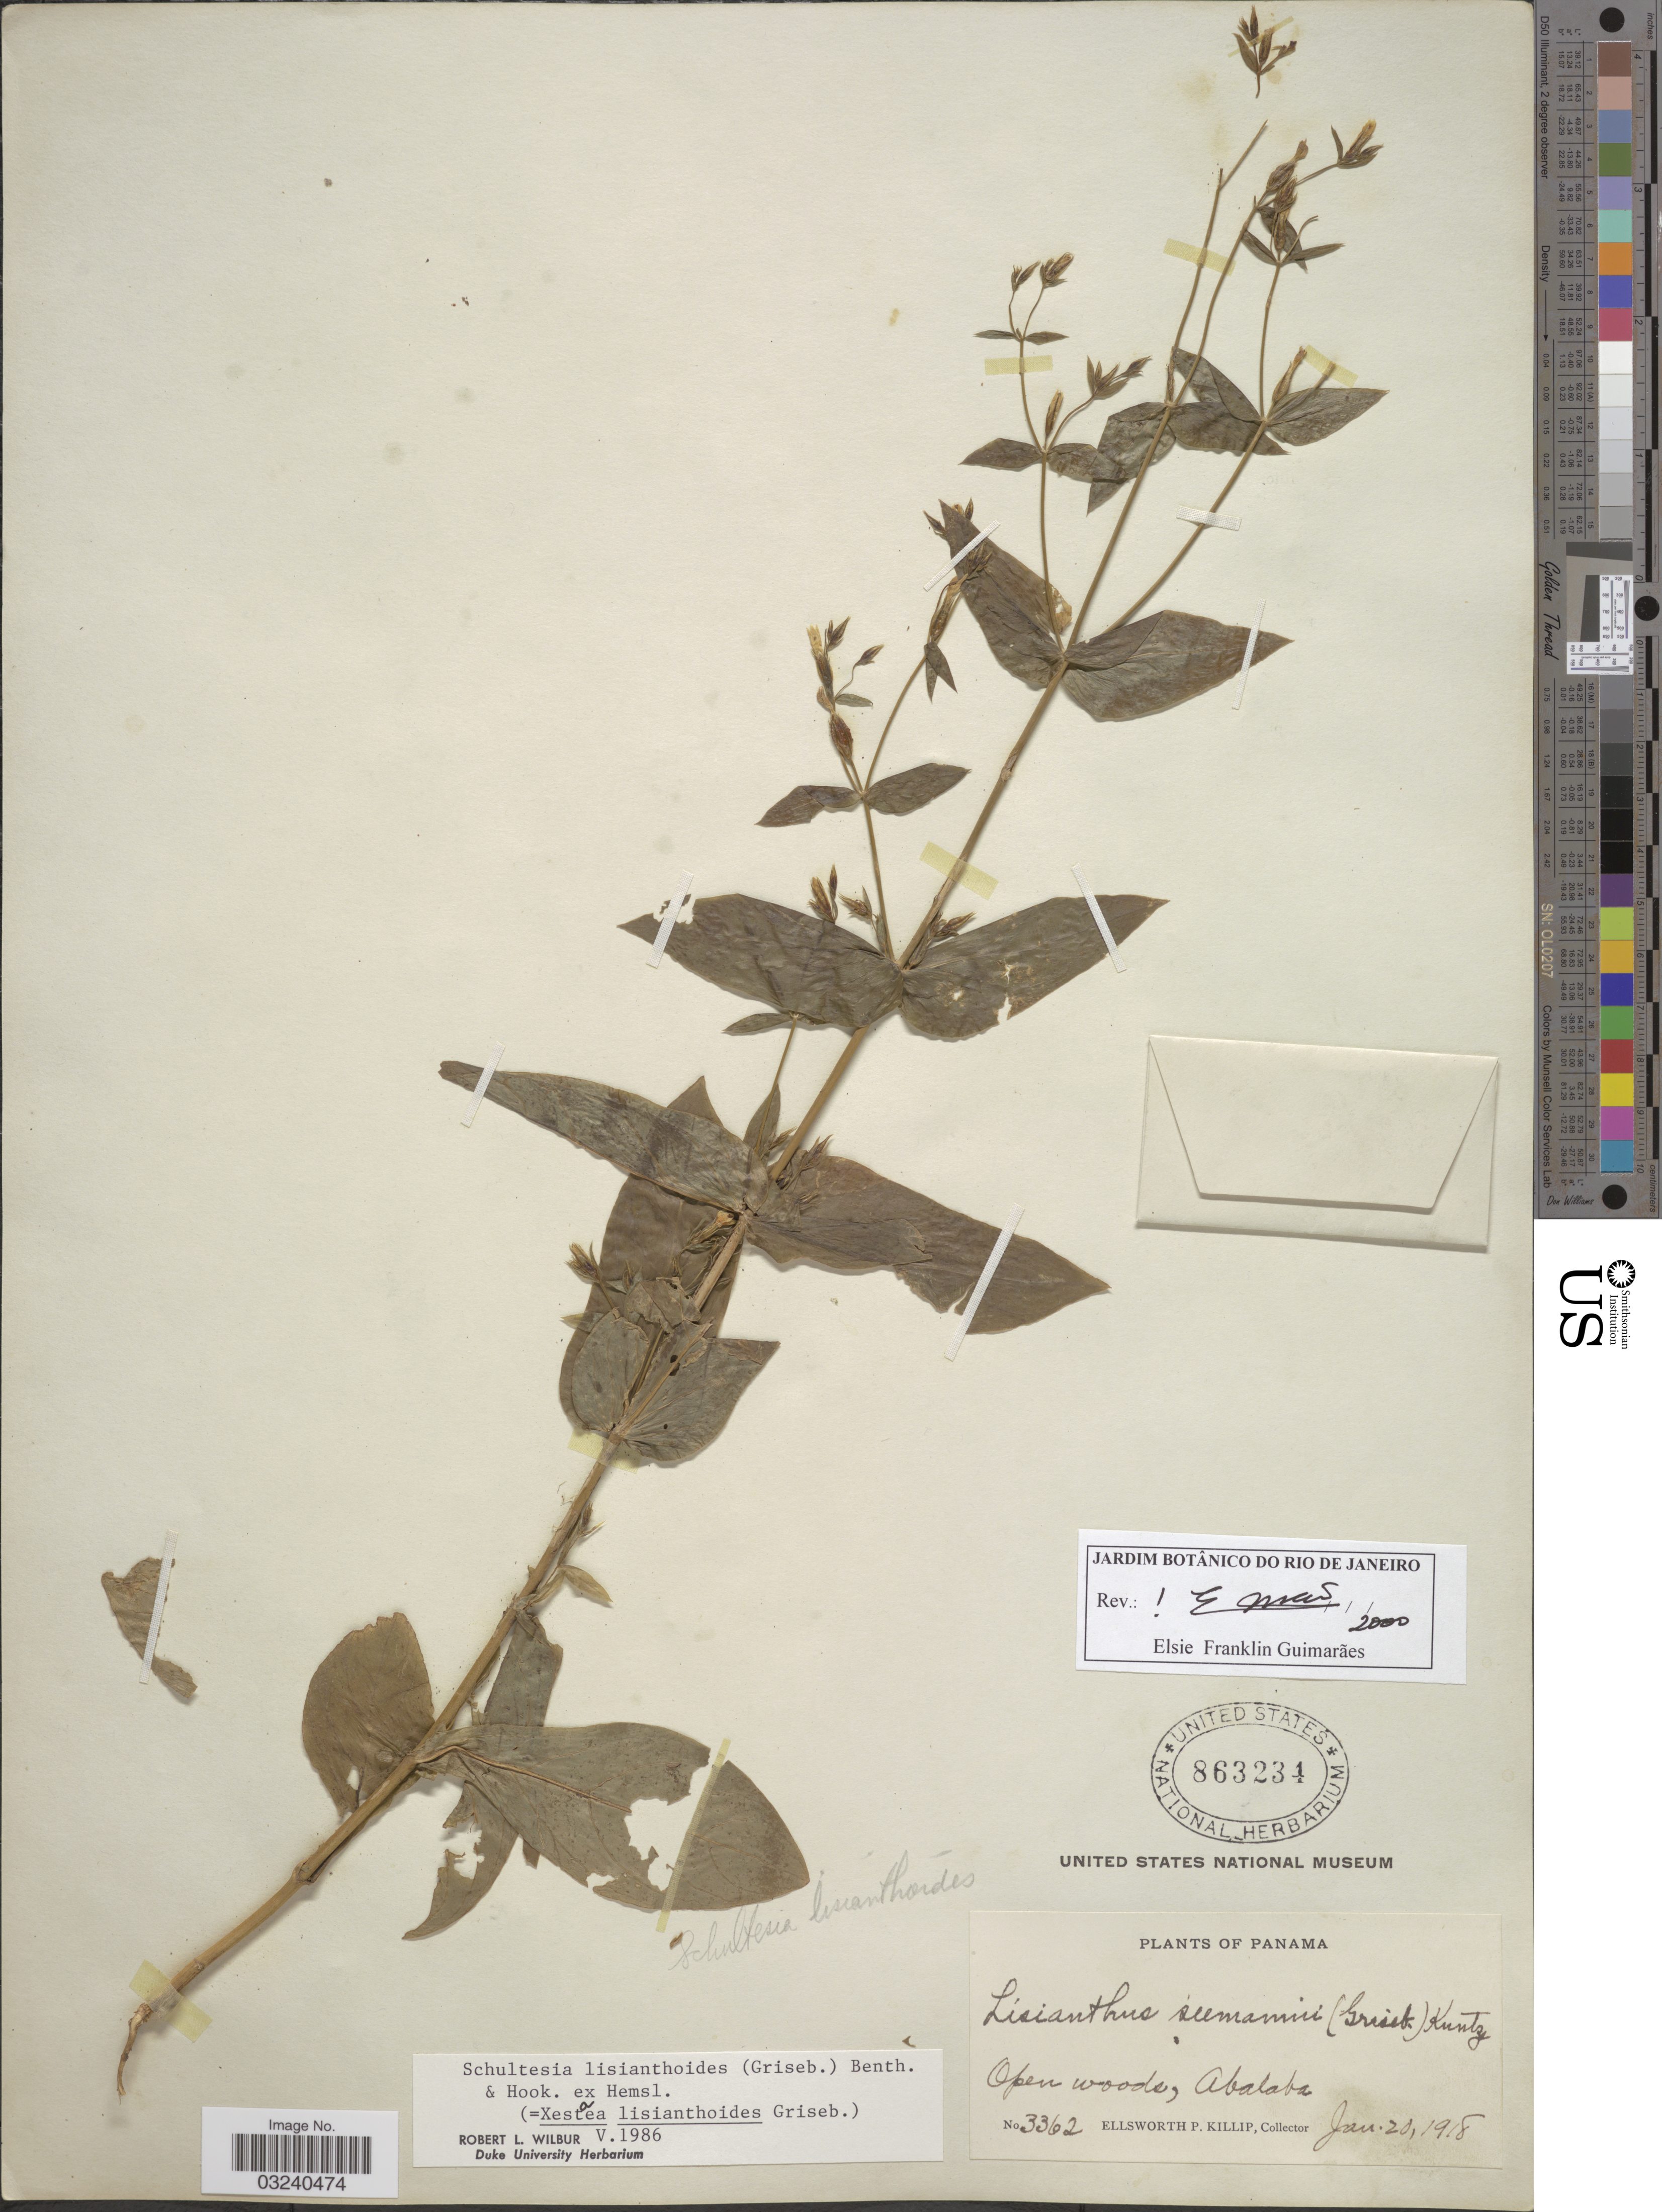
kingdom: Plantae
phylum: Tracheophyta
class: Magnoliopsida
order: Gentianales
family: Gentianaceae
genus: Schultesia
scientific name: Schultesia lisianthoides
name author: (Griseb.) Benth. & Hook. f. ex Hemsl.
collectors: E. P. Killip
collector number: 3362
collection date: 1918-01-20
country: Panama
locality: Open woods, Abalaba.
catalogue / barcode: US 863234